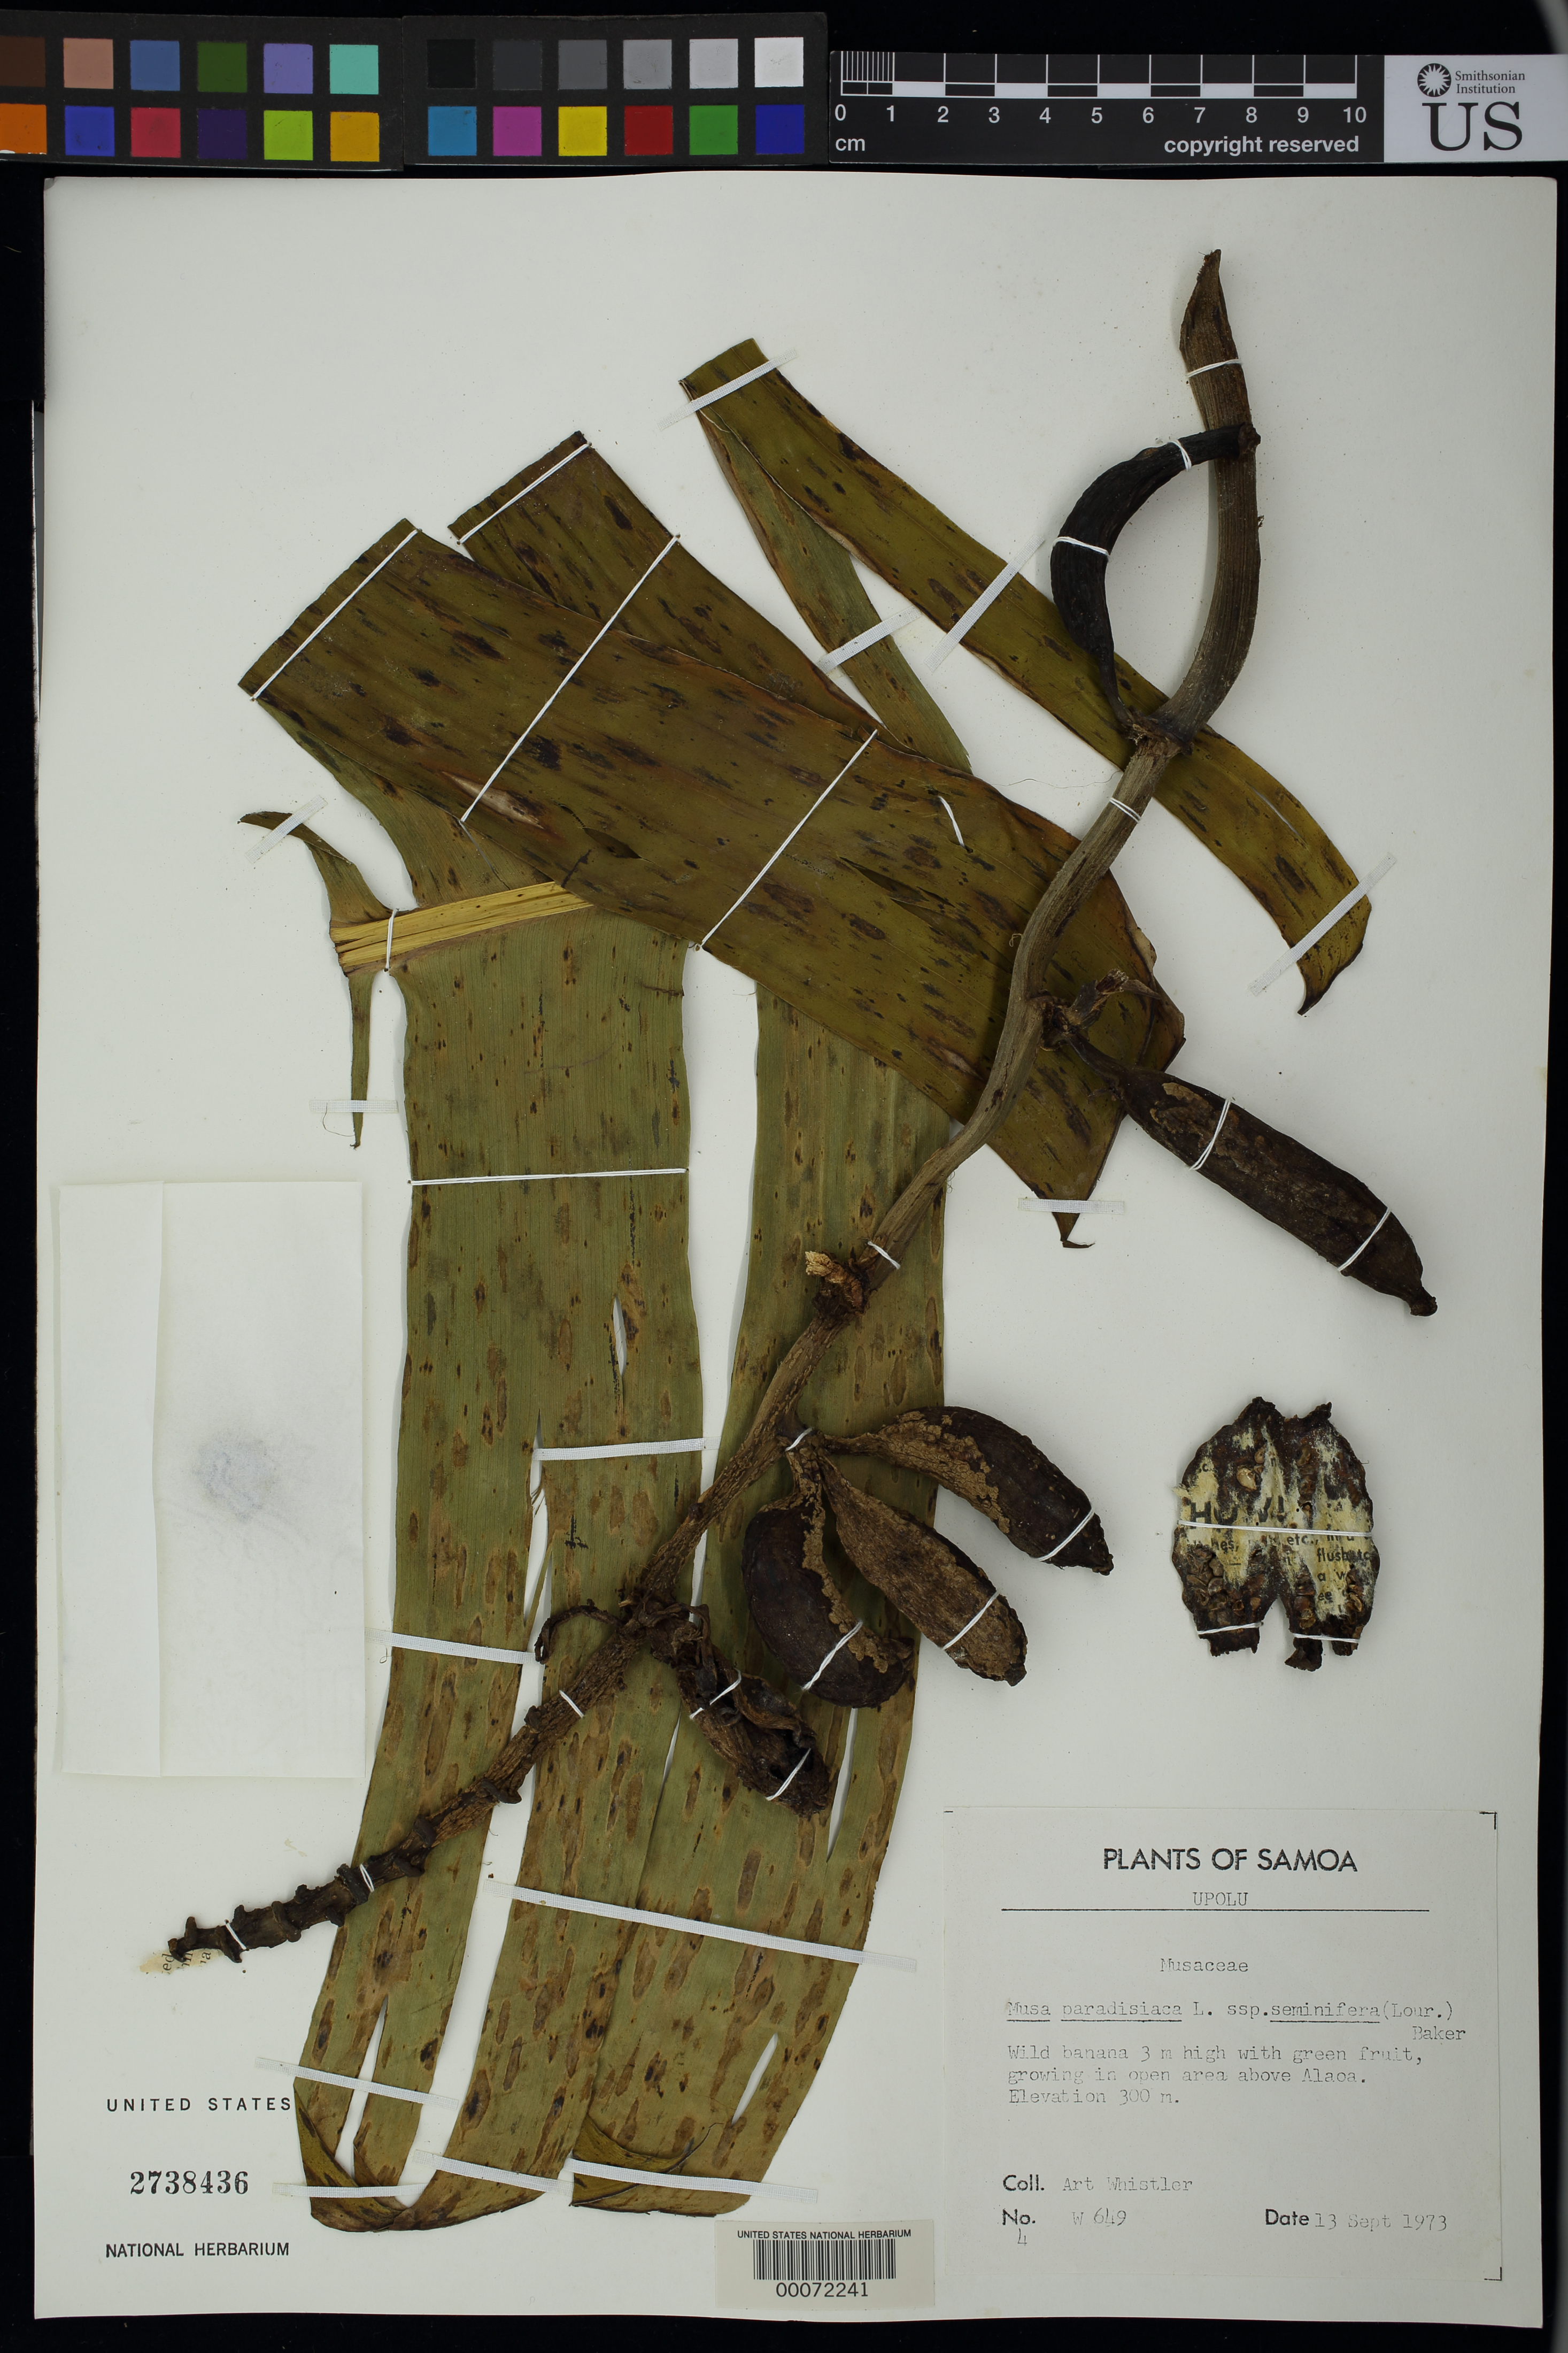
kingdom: Plantae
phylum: Tracheophyta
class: Liliopsida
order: Zingiberales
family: Musaceae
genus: Musa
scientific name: Musa x paradisiaca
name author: L.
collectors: A. Whistler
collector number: W 649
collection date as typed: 13 Sep 1973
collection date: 1973-09-13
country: Samoa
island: Upolu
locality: Open area above alaoa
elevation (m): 300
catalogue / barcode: US 2738436